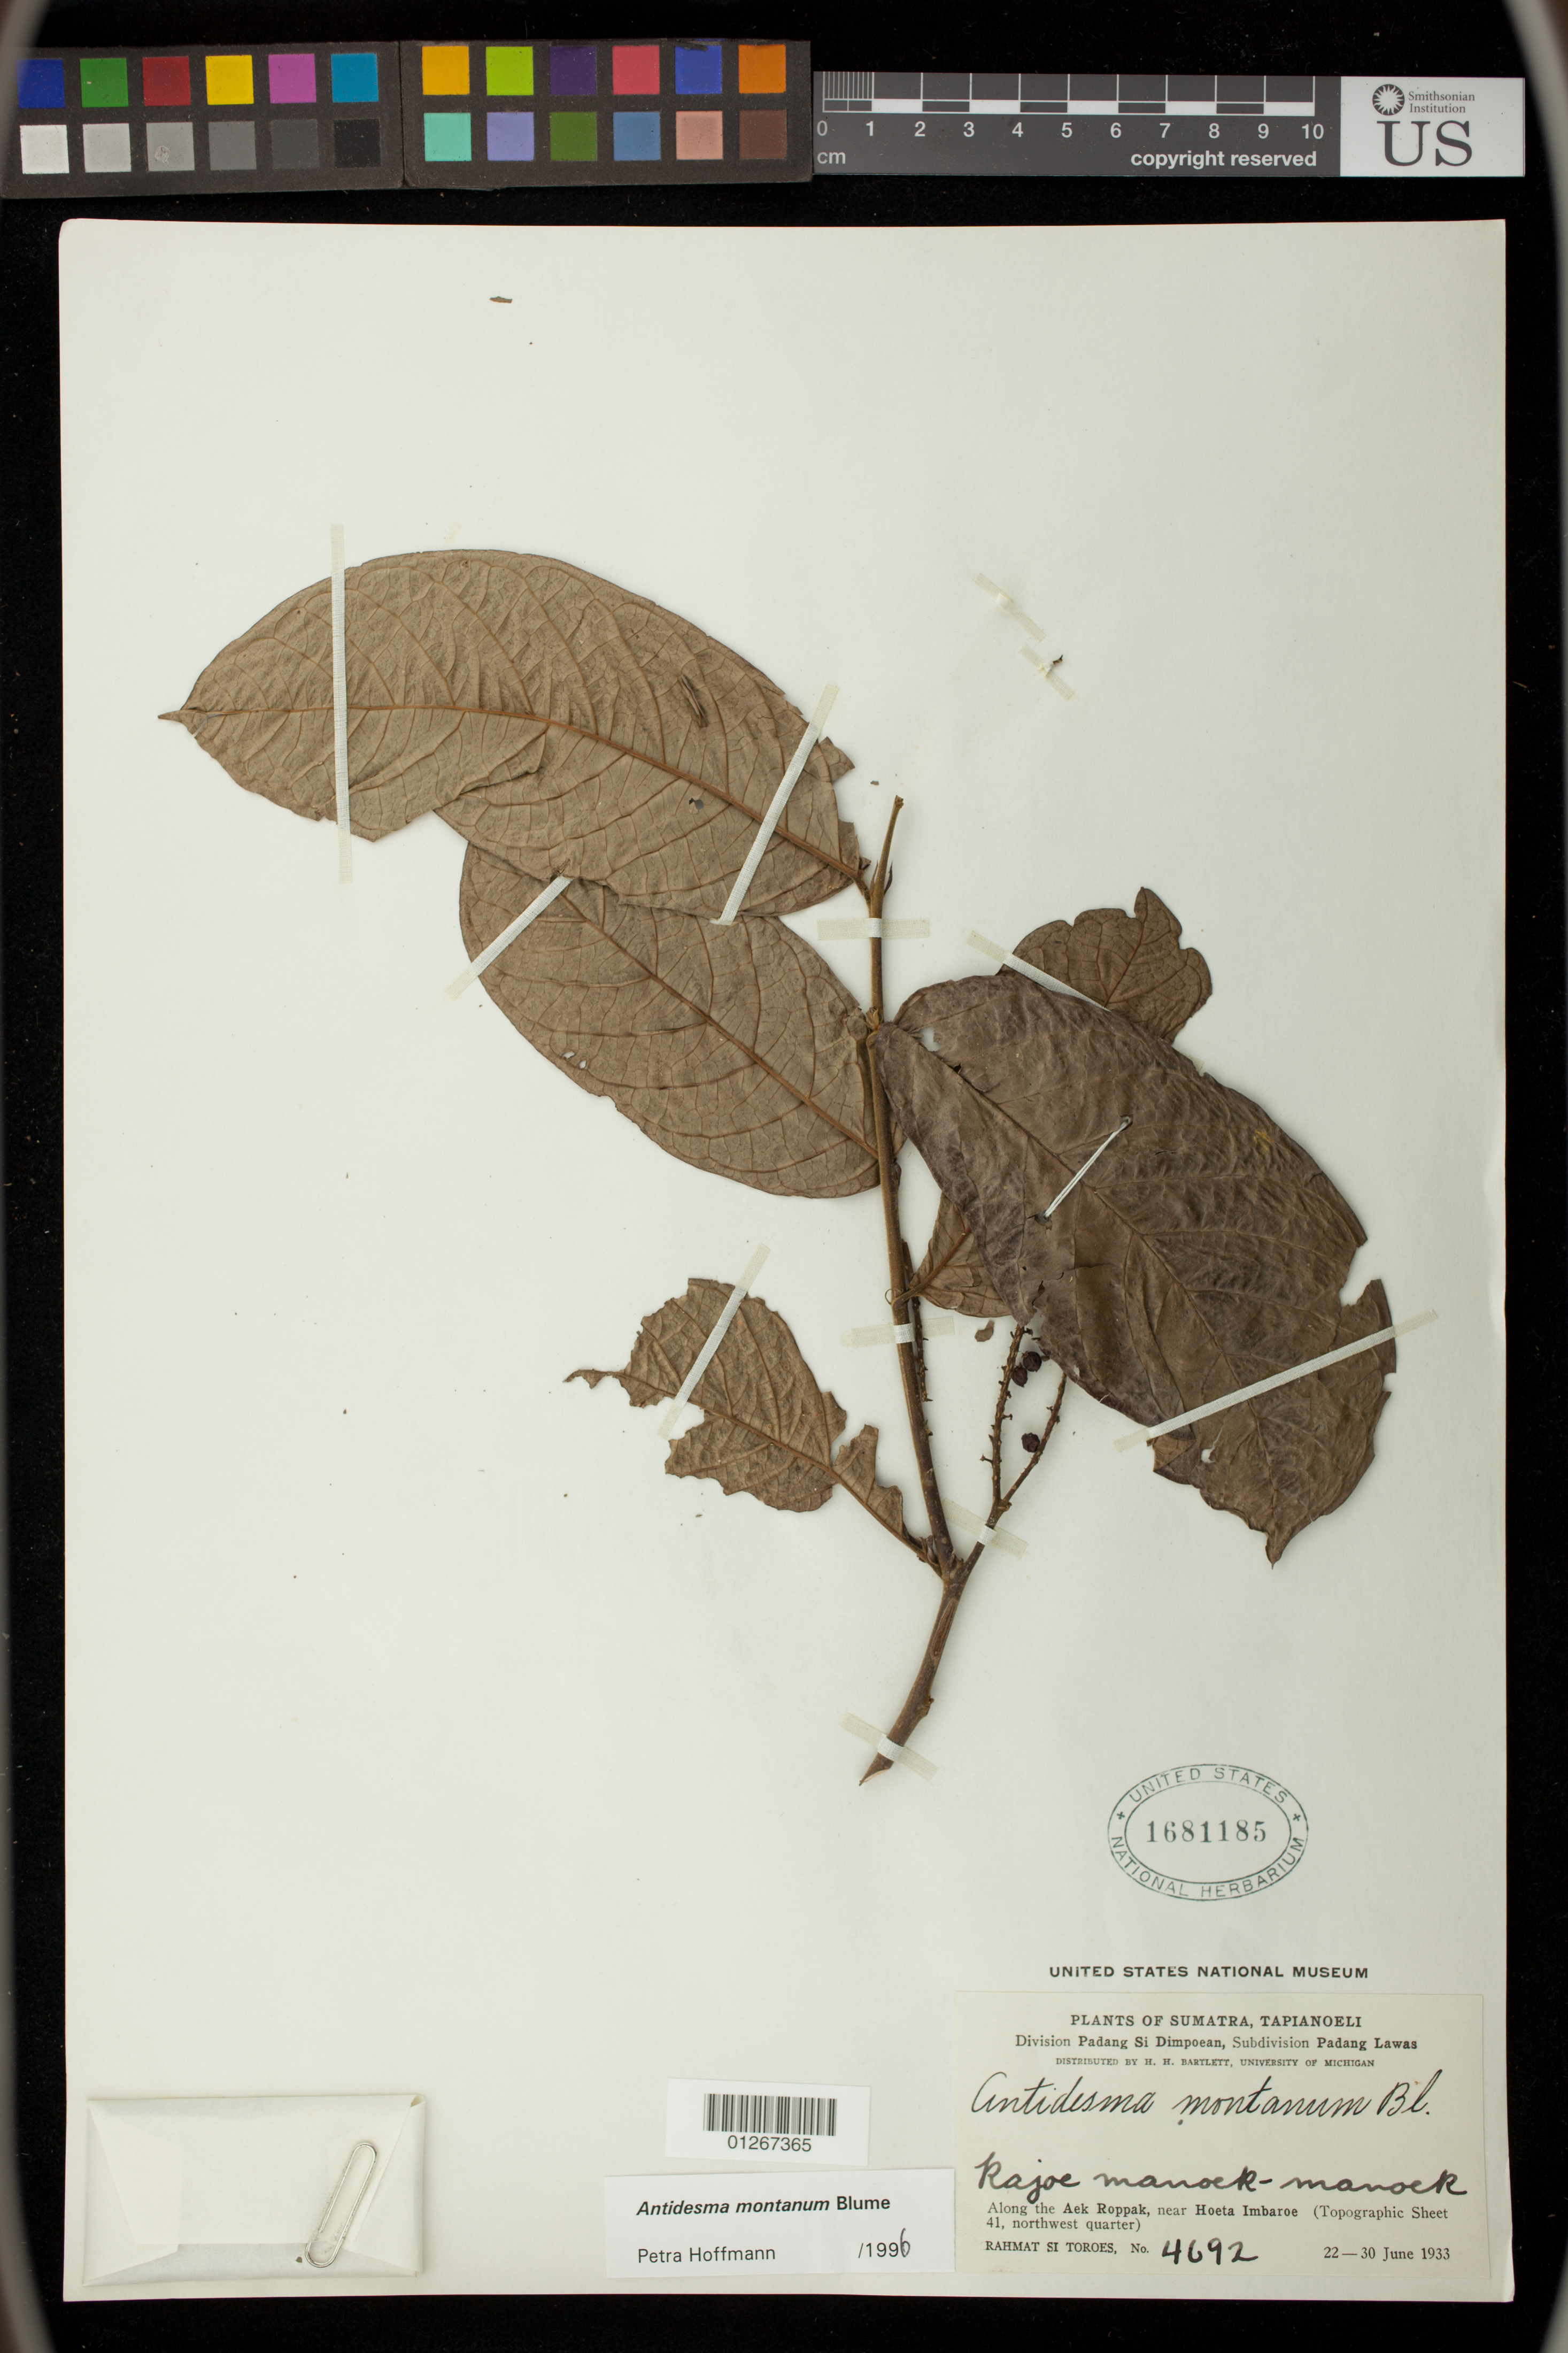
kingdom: Plantae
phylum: Tracheophyta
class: Magnoliopsida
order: Malpighiales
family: Phyllanthaceae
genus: Antidesma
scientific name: Antidesma montanum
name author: Blume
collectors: Rahmat Si Boeea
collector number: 4692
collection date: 1933-06-22/1933-06-30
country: Indonesia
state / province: Sumatra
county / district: Sumatera Utara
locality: Padang Lawas Subdividion. Padang Si Dimpoean.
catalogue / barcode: US 1681185